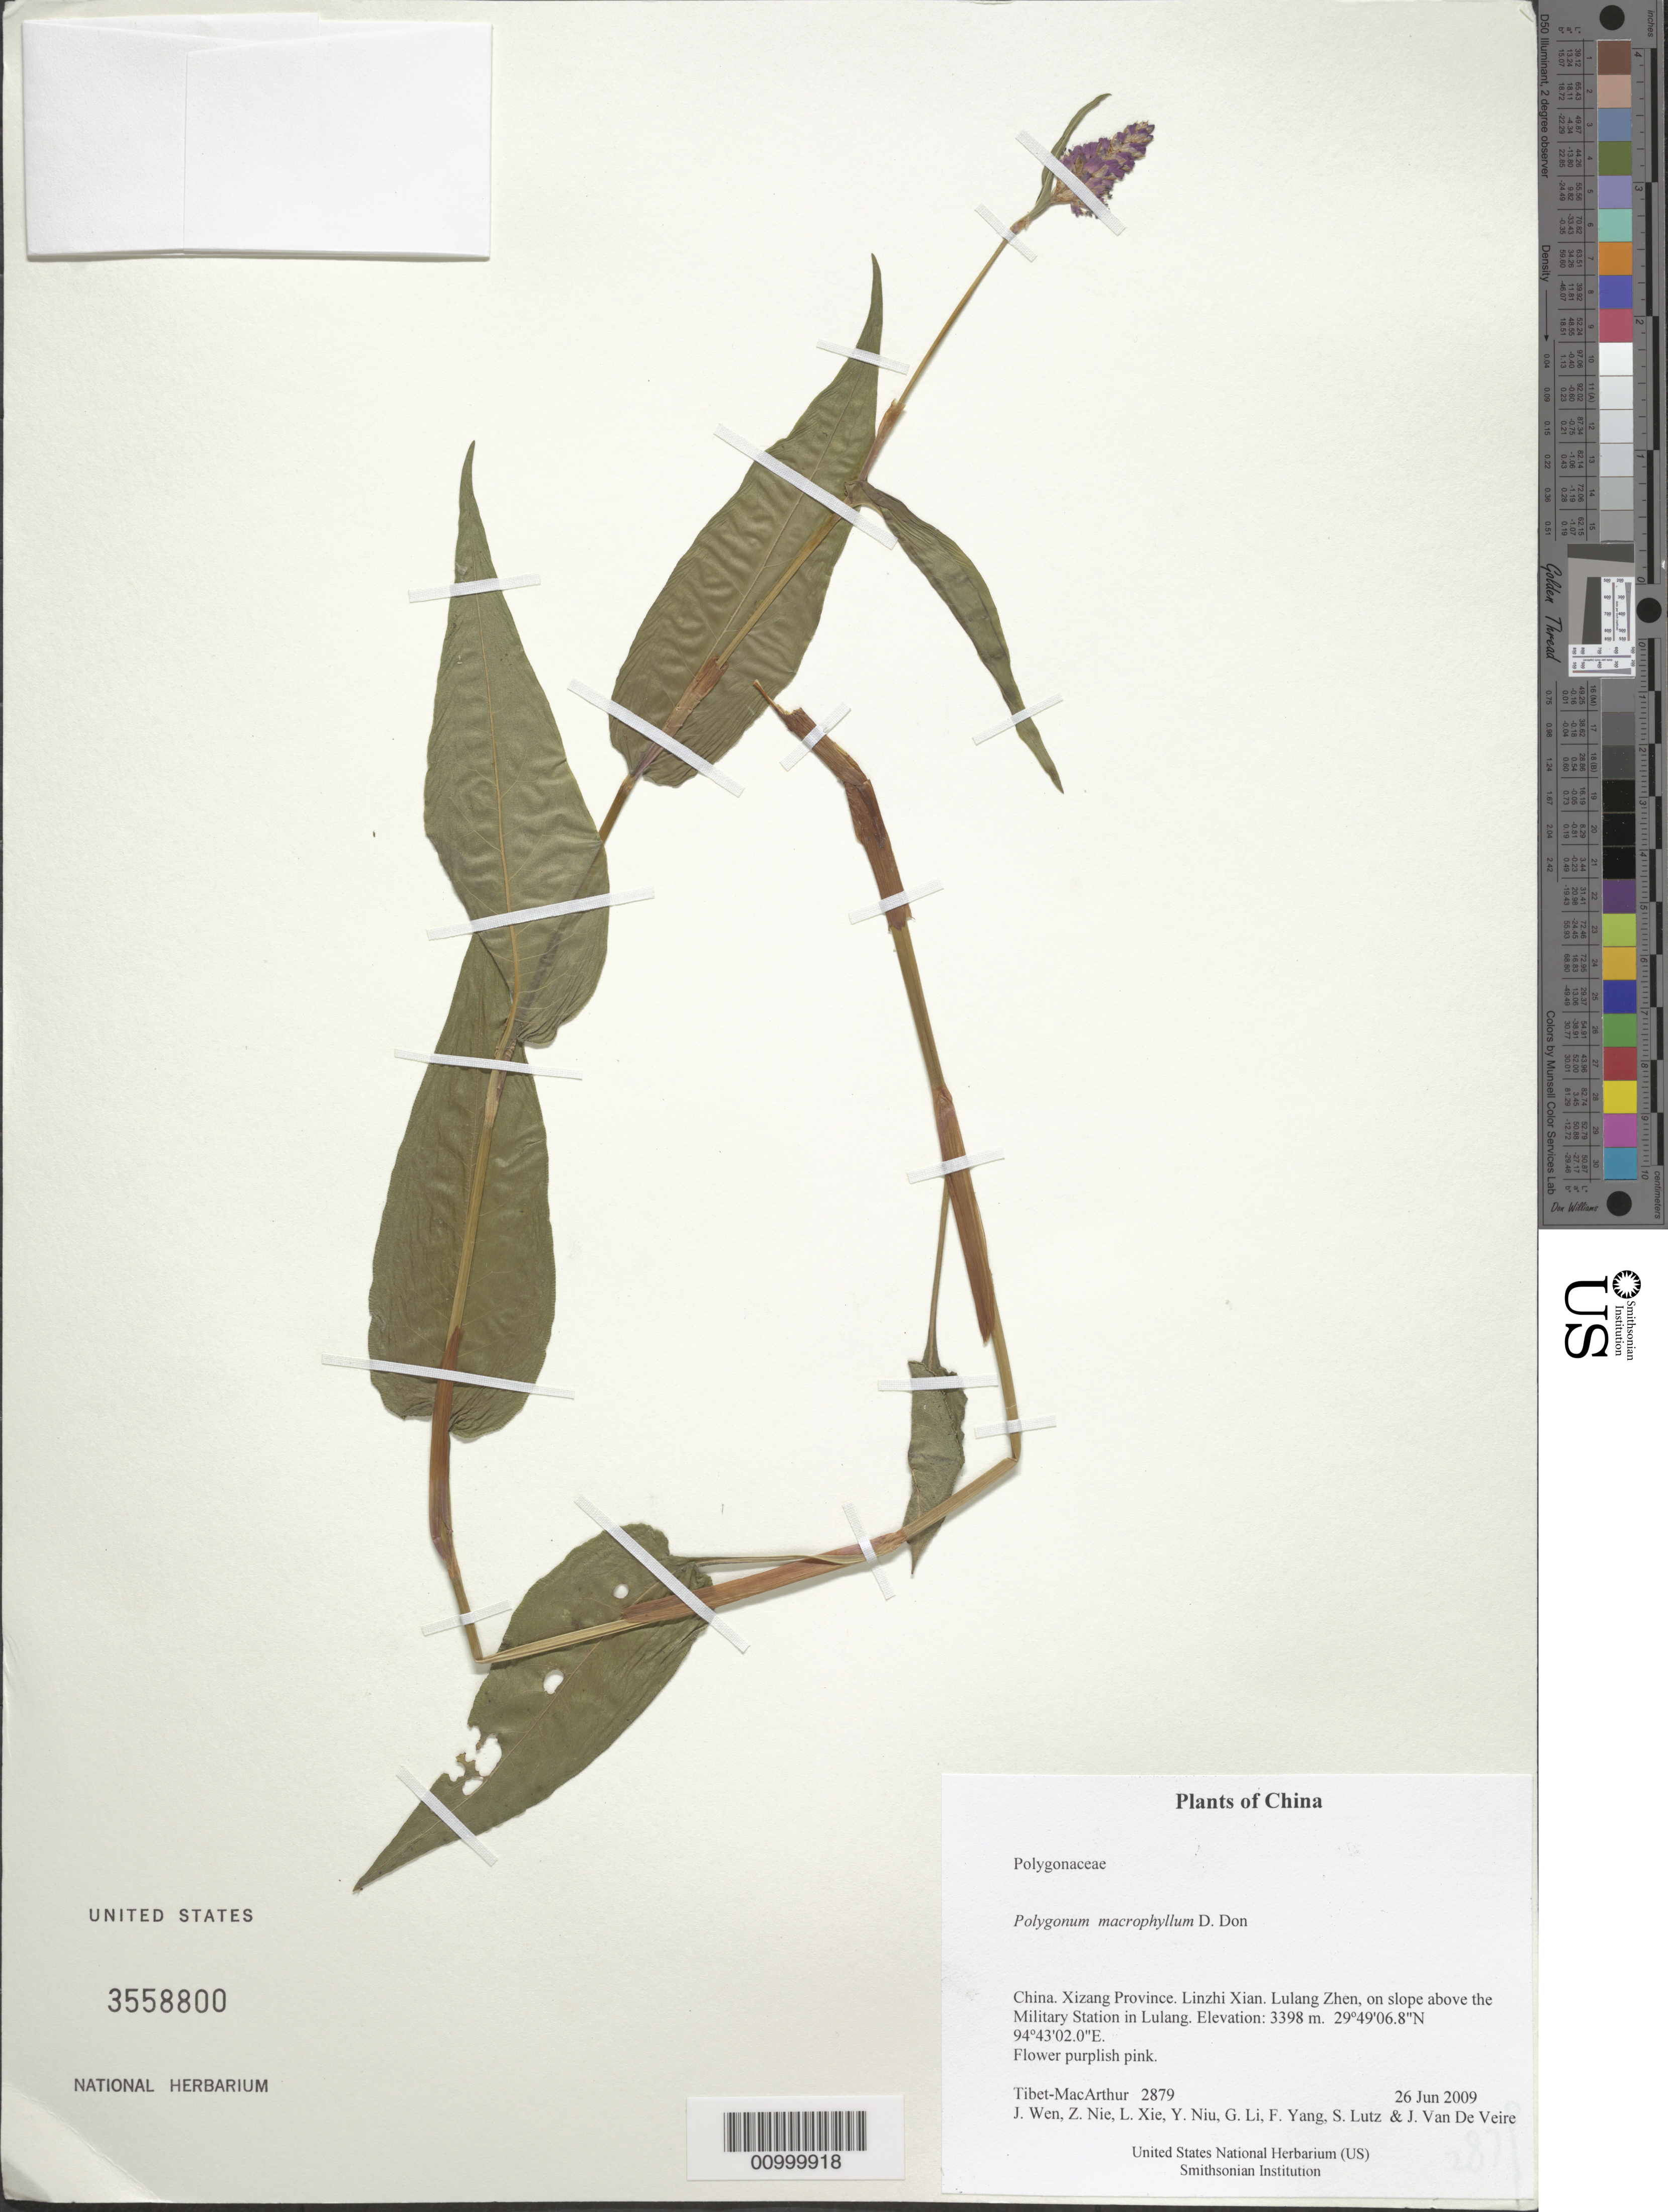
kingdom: Plantae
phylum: Tracheophyta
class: Magnoliopsida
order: Caryophyllales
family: Polygonaceae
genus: Bistorta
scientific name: Bistorta macrophylla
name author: (D. Don) Soják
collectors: Tibet-MacArthur, J. Wen, Z. Nie, L. Xie, Y. Niu, G. Li, F. Yang, S. Lutz & J. Van De Veire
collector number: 2879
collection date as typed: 26 Jun 2009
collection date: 2009-06-26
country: China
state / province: Xizang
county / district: Linzhi Xian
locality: Lulang Zhen, on slope above the Military Station in Lulang.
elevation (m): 3398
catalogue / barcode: US 3558800